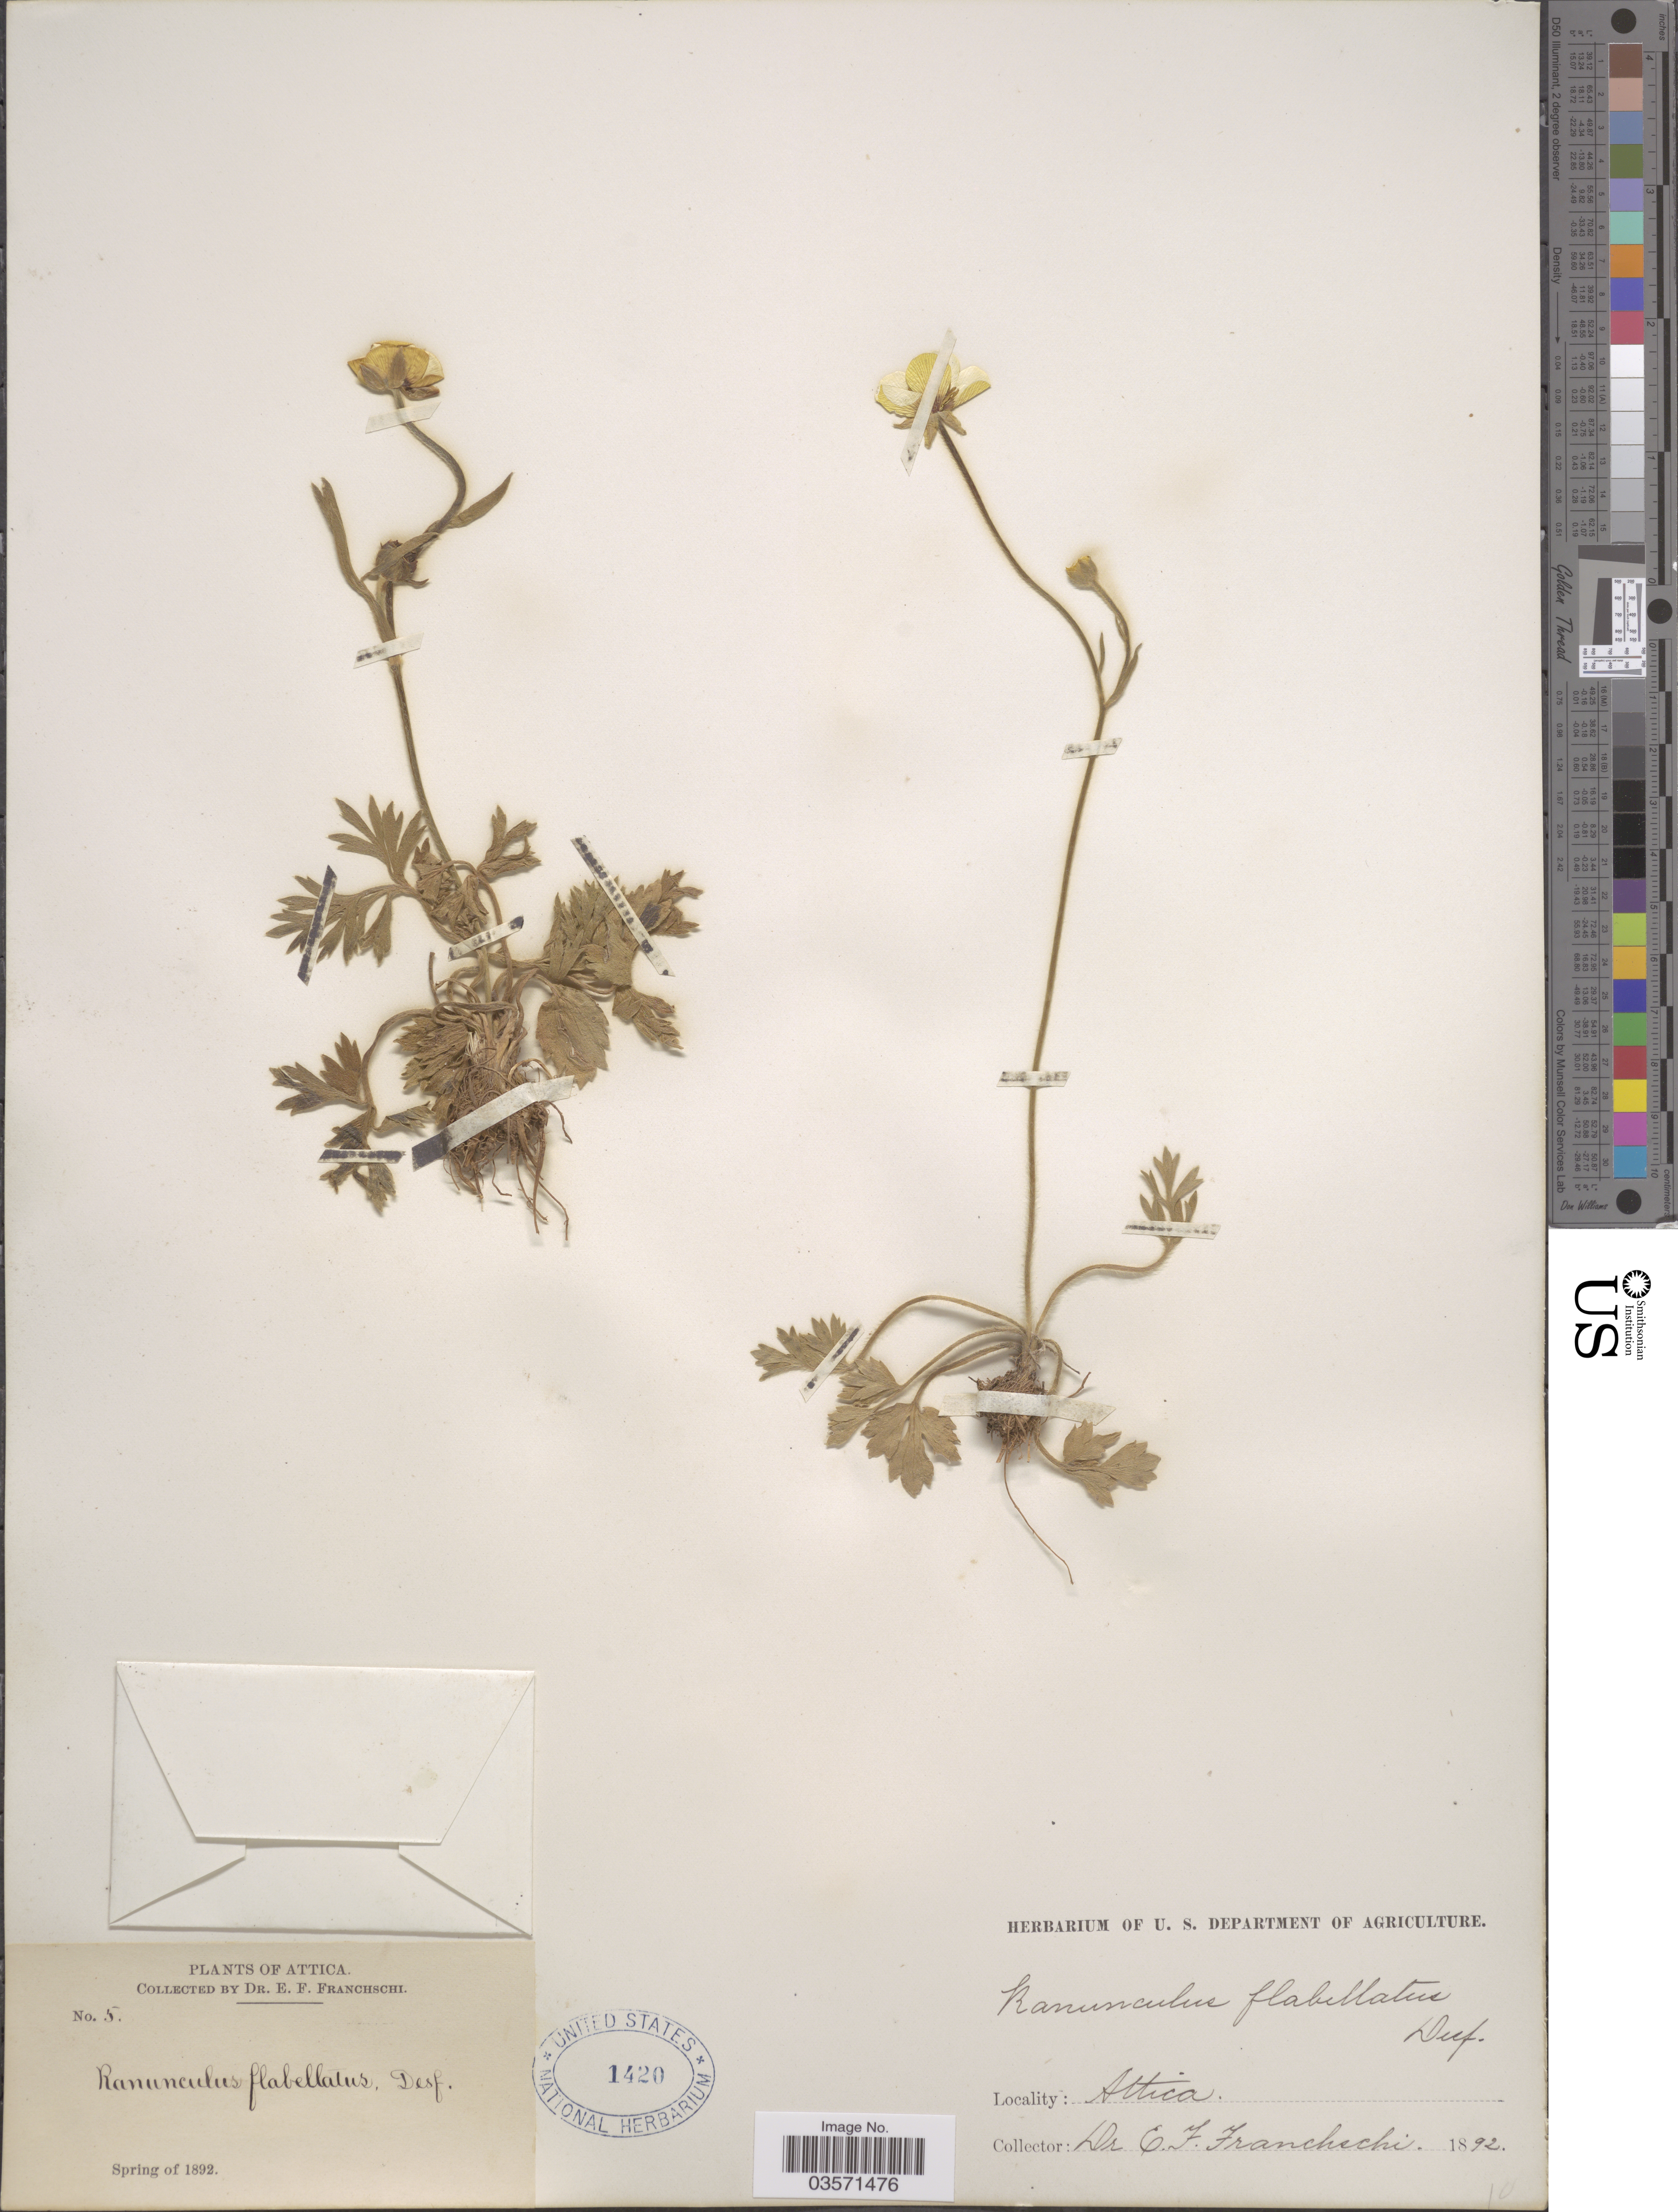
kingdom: Plantae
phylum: Tracheophyta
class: Magnoliopsida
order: Ranunculales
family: Ranunculaceae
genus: Ranunculus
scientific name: Ranunculus flabellaris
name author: Raf.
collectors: E. Franchschi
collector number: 5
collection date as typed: Spring of 1892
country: Greece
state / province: Attica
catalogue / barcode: US 1420